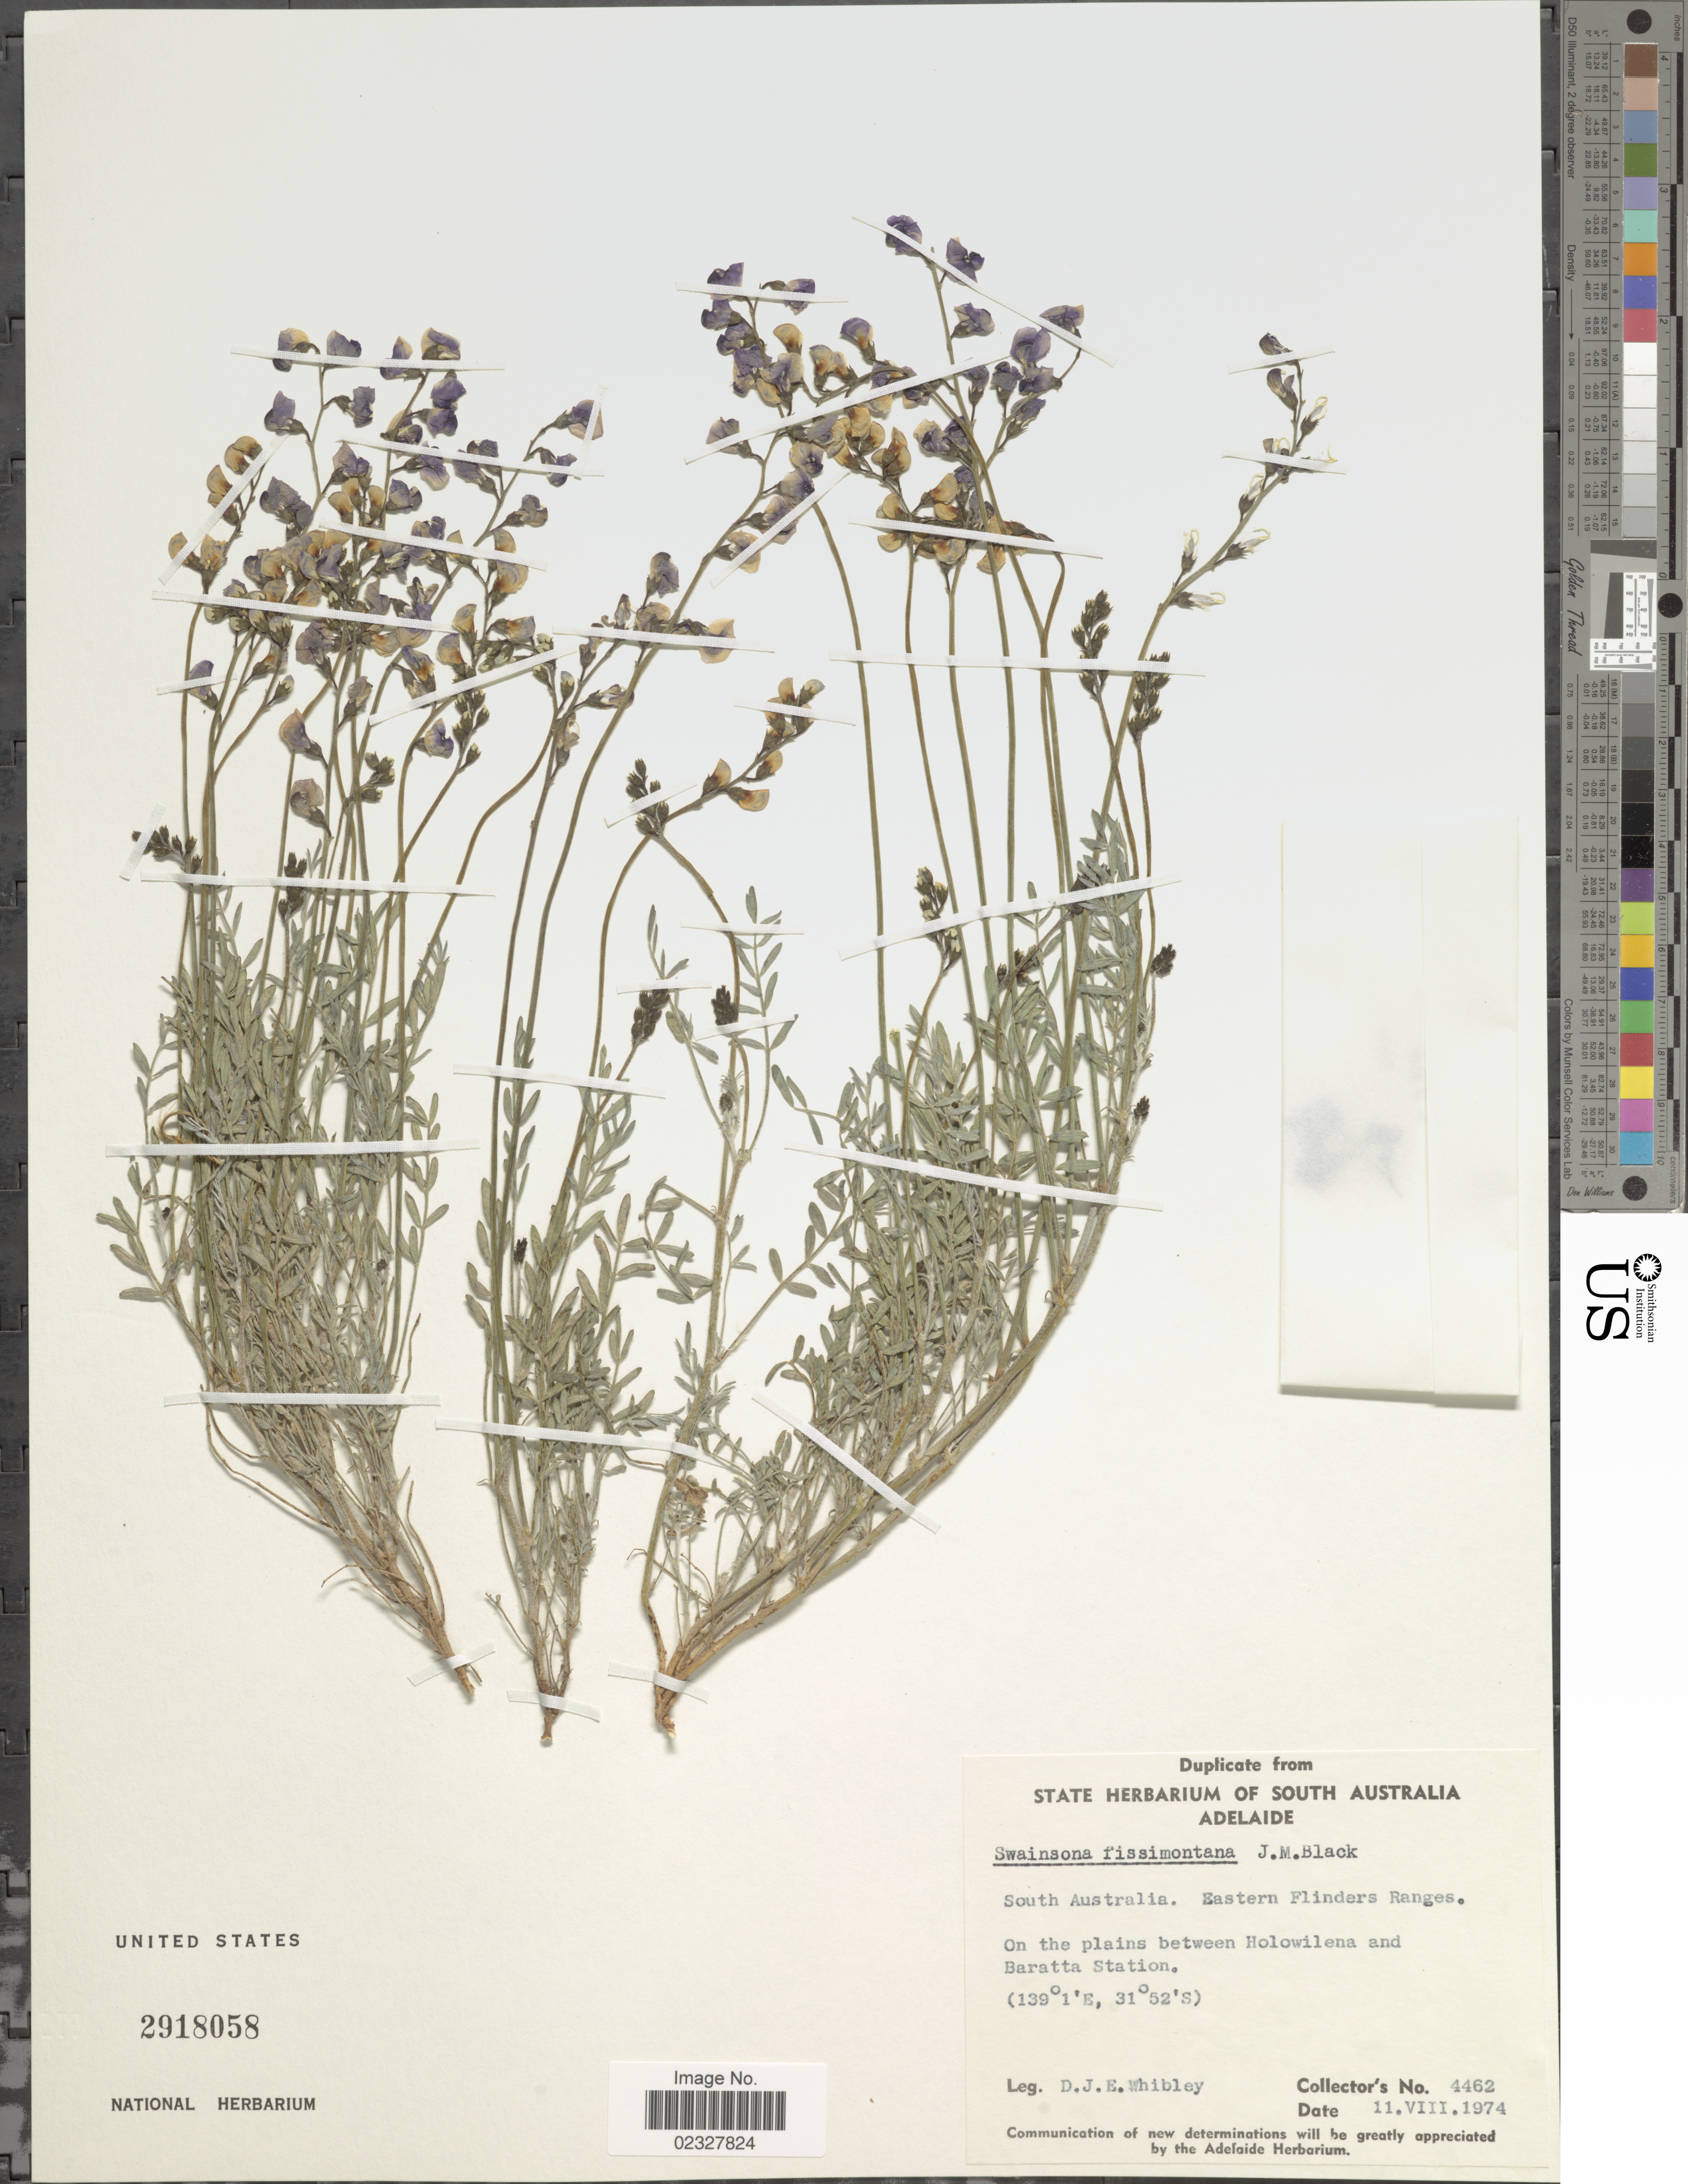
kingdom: Plantae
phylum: Tracheophyta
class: Magnoliopsida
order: Fabales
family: Fabaceae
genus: Swainsona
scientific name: Swainsona fissimontana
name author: J. Black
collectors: D. Whibley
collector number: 4462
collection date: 1974-08-11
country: Australia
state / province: South Australia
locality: South Australia. Eastern Flinders Ranges. On the plains between Holowilena and Baratta Station.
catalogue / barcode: US 2918058